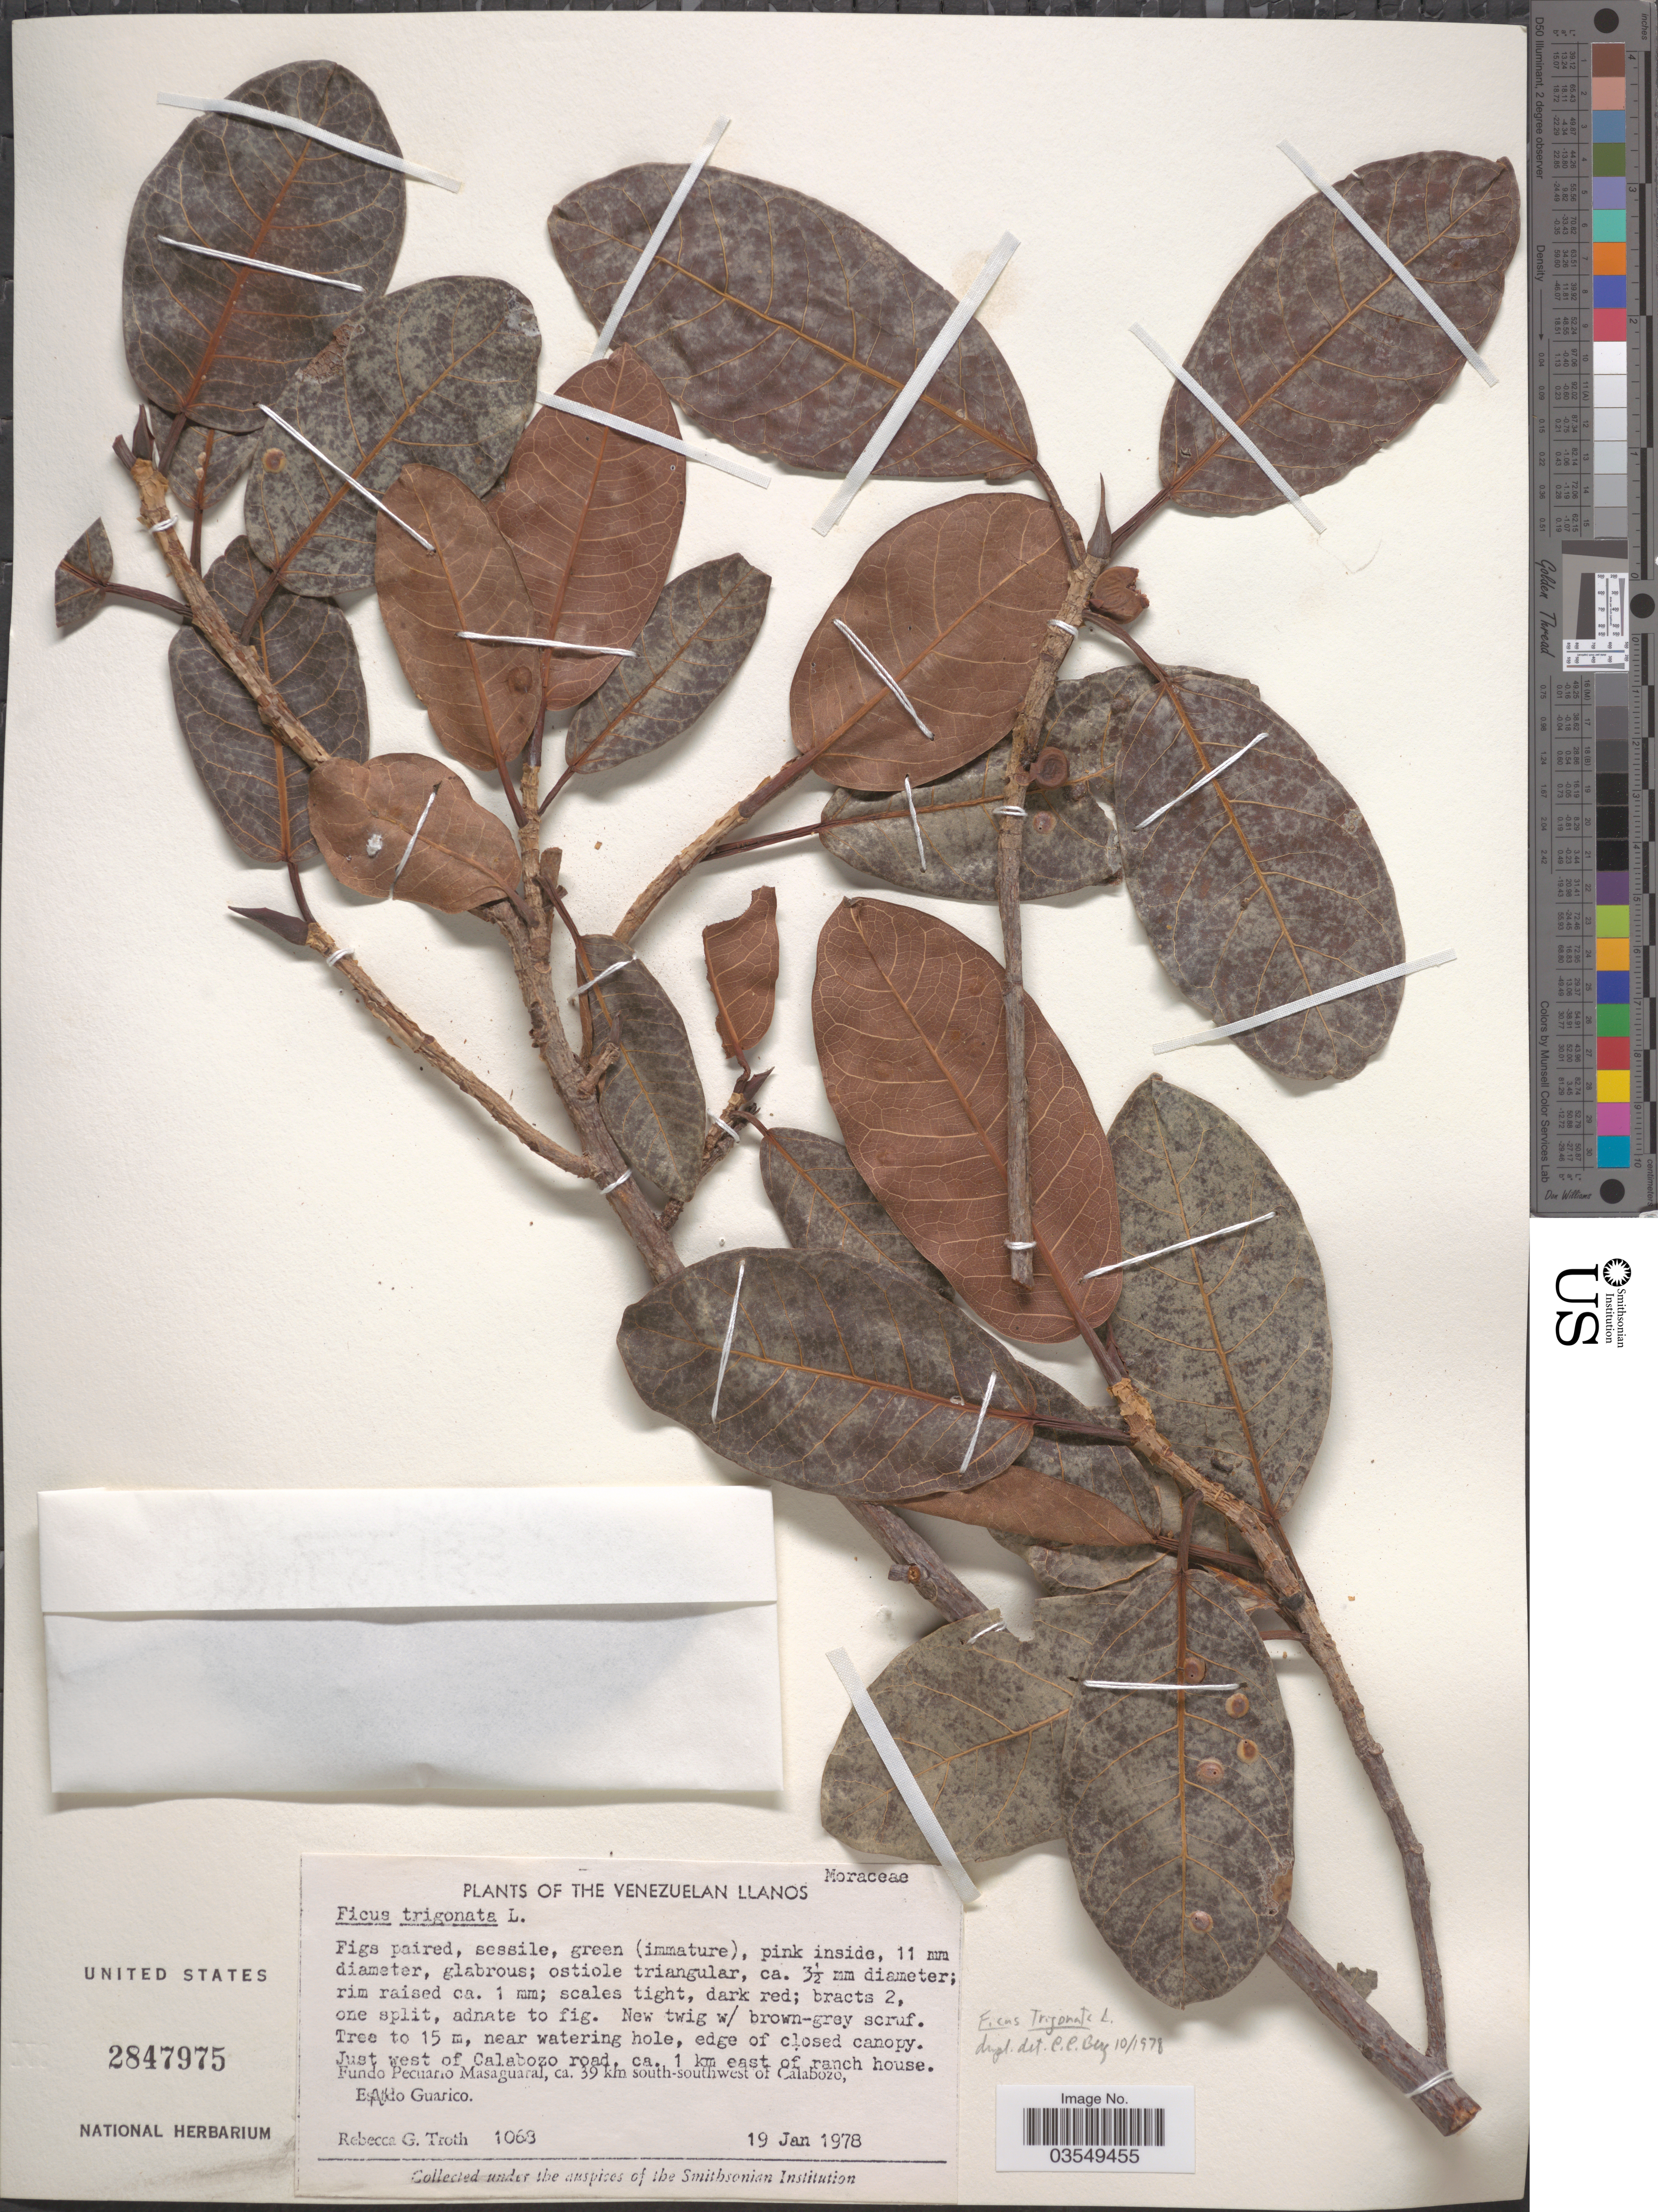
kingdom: Plantae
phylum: Tracheophyta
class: Magnoliopsida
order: Rosales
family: Moraceae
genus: Ficus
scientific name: Ficus trigona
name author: L. f.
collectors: R. Troth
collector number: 1068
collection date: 1978-01-19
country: Venezuela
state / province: Guarico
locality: The Venezuelan Llanos. Just west of Calabozo road, ca. 1 km east of ranch house. Fundo Pecuario Masaguaral, ca. 39 km south-southwest of Calabozo.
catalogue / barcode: US 2847975